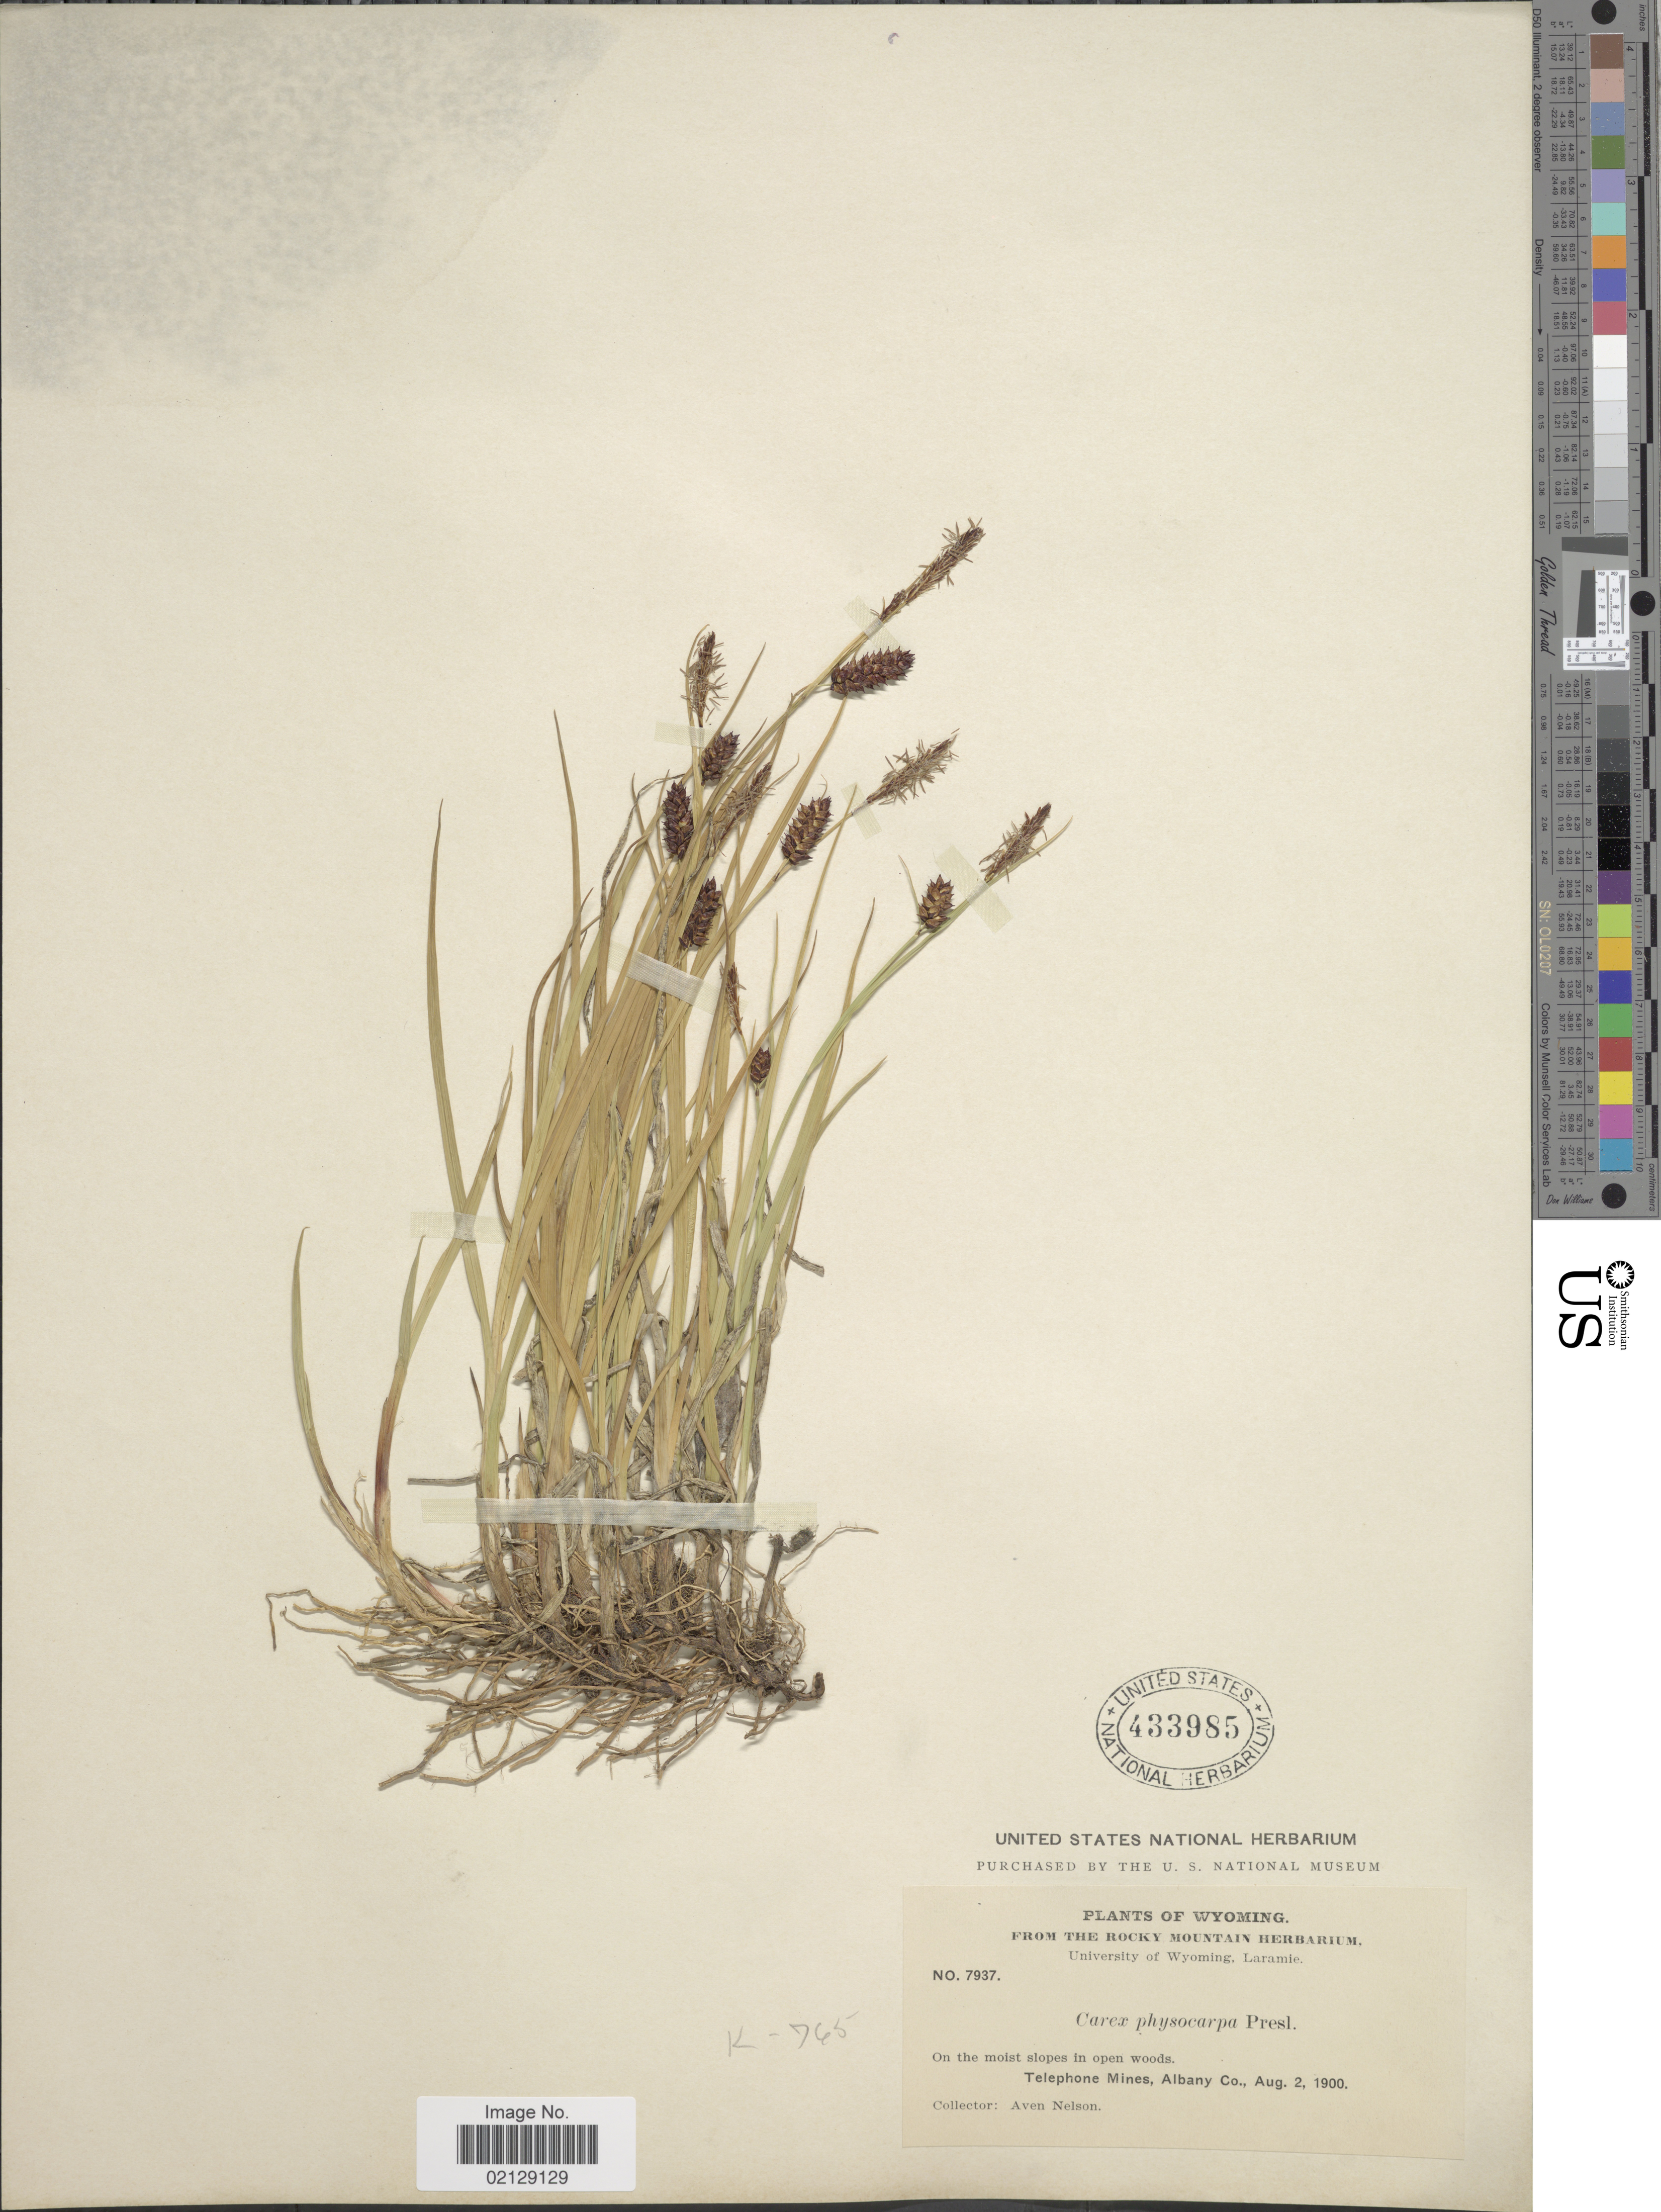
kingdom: Plantae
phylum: Tracheophyta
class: Liliopsida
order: Poales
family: Cyperaceae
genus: Carex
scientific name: Carex saxatilis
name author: L.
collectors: A. Nelson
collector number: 7937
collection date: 1900-08-02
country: United States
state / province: Wyoming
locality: On the moist slopes in open woods, Telephone Mines, Albany Co.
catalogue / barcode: US 433985